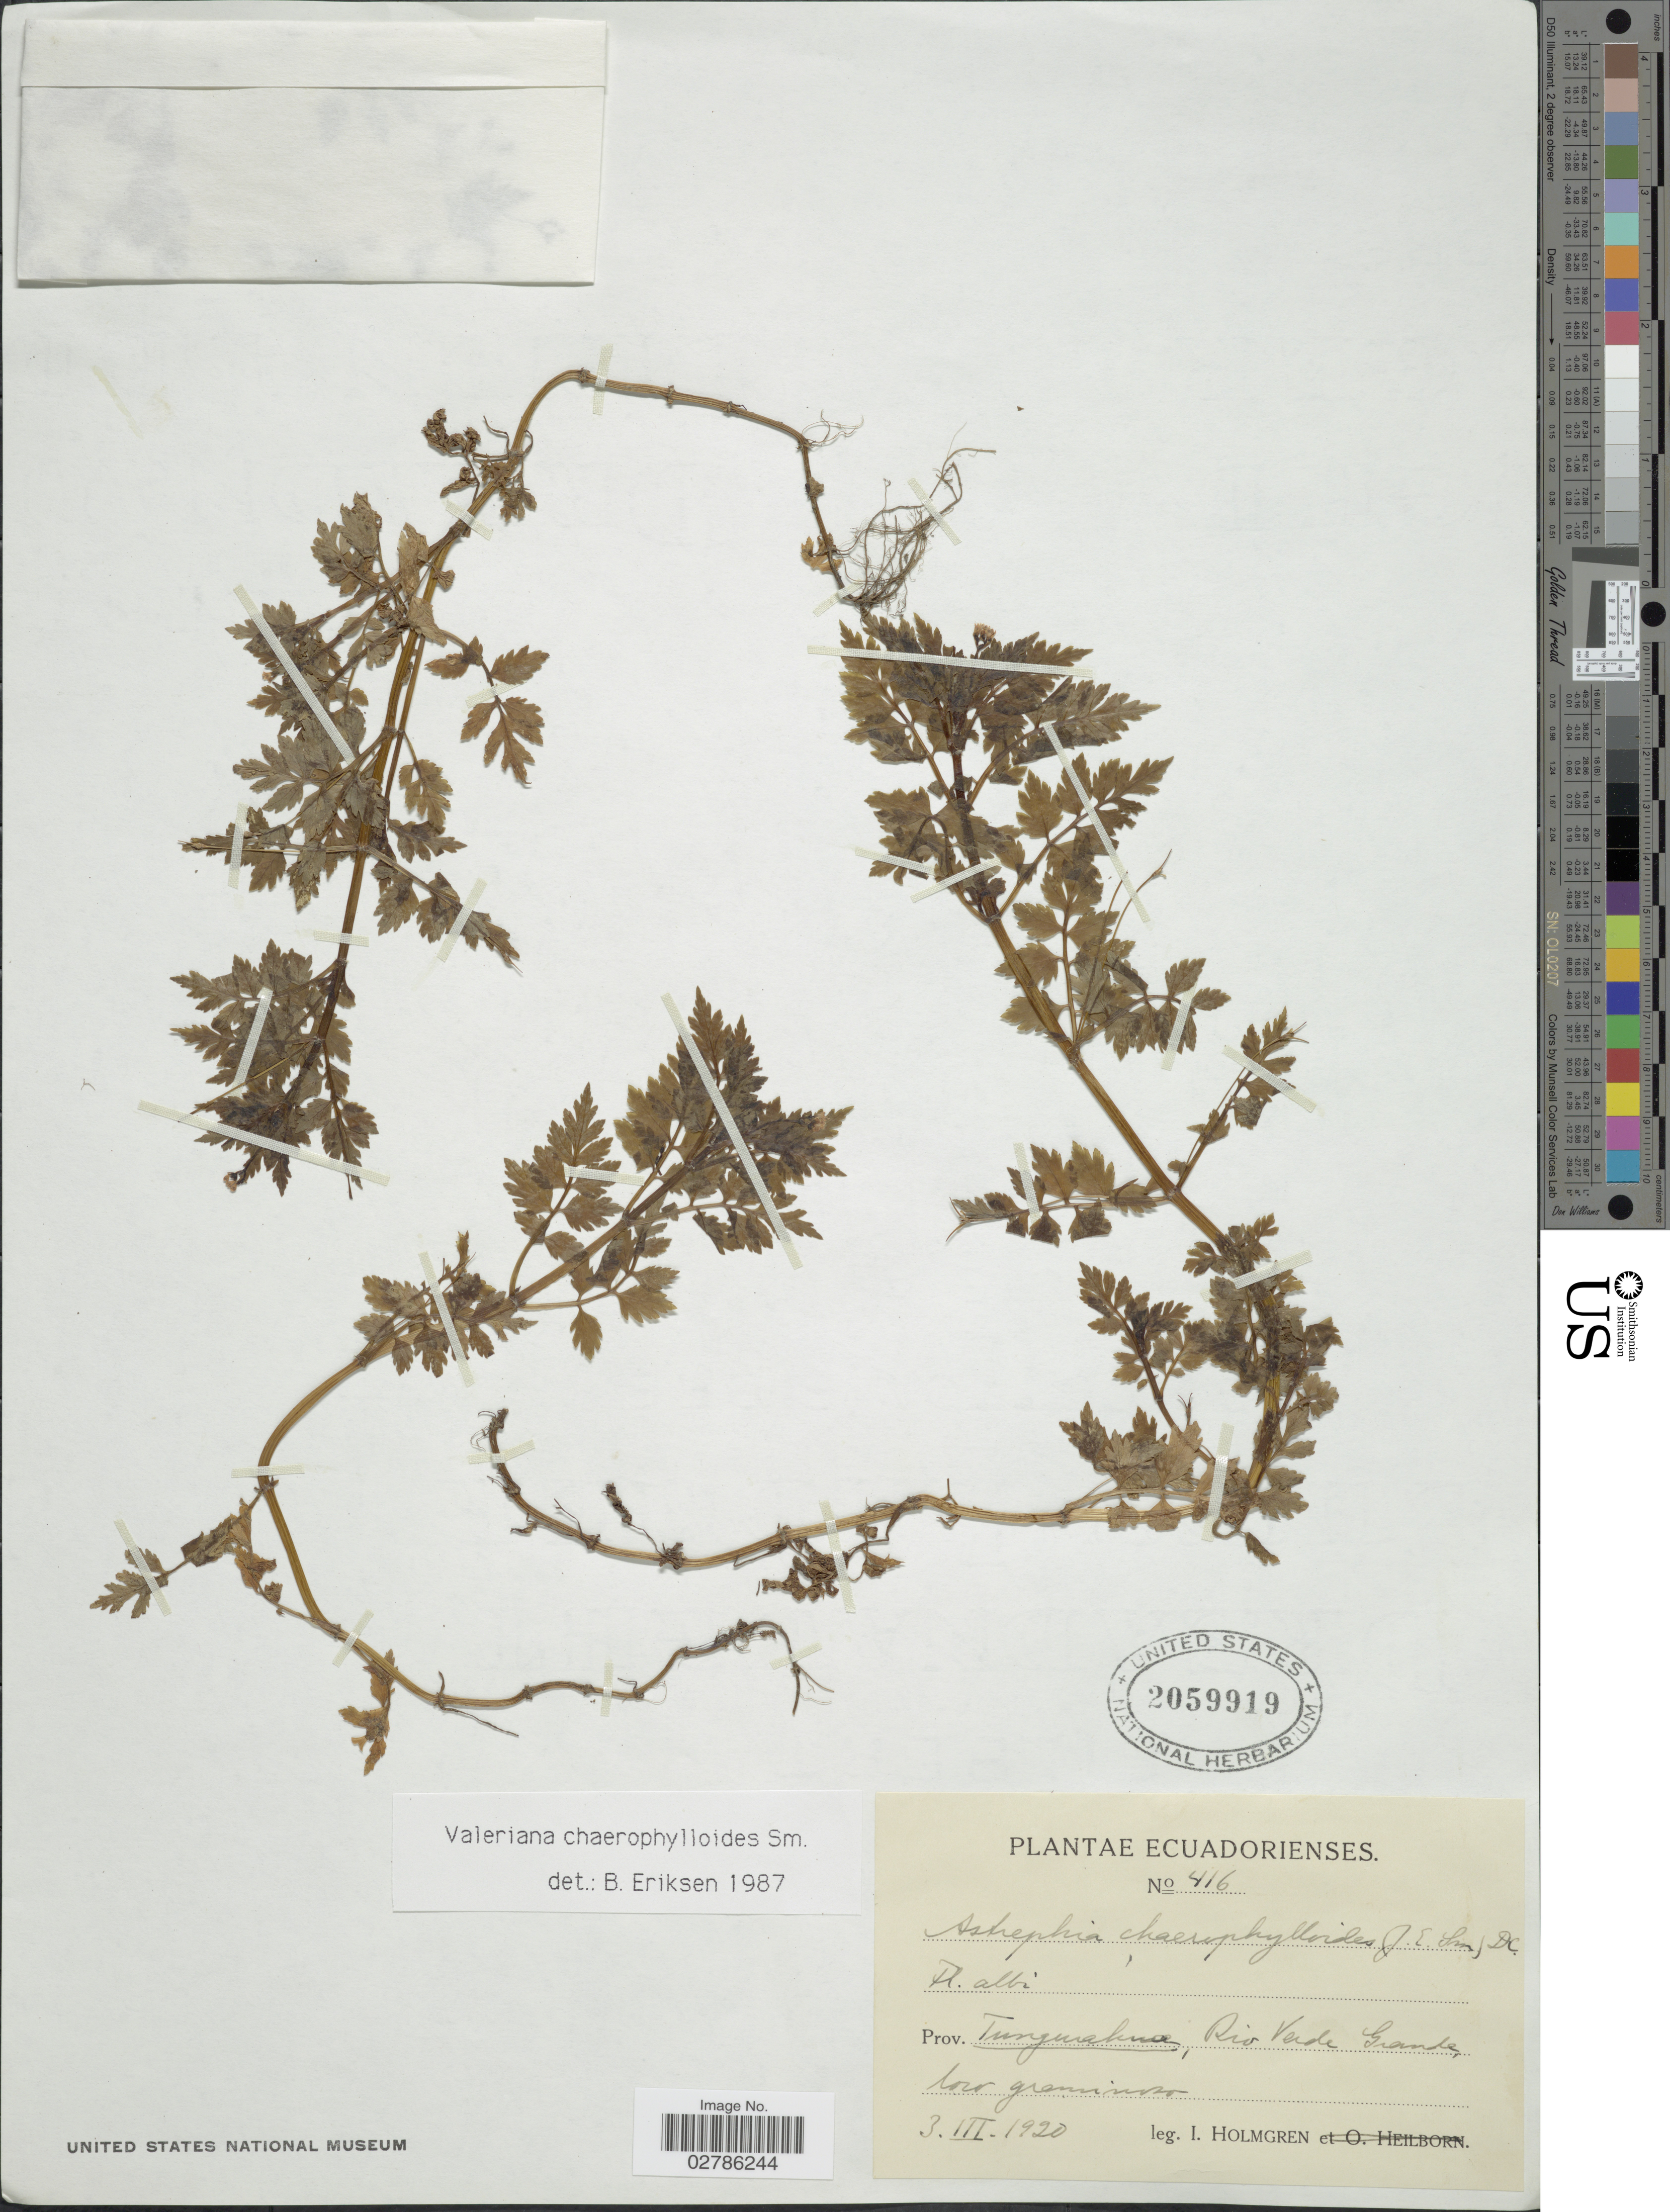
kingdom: Plantae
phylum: Tracheophyta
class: Magnoliopsida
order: Dipsacales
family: Caprifoliaceae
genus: Astrephia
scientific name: Astrephia chaerophylloides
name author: (Sm.) DC.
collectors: I. Holmgren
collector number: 416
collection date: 1920-03-03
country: Ecuador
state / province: Tungurahua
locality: Rio Verde Grande, loco graminoso.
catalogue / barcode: US 2059919